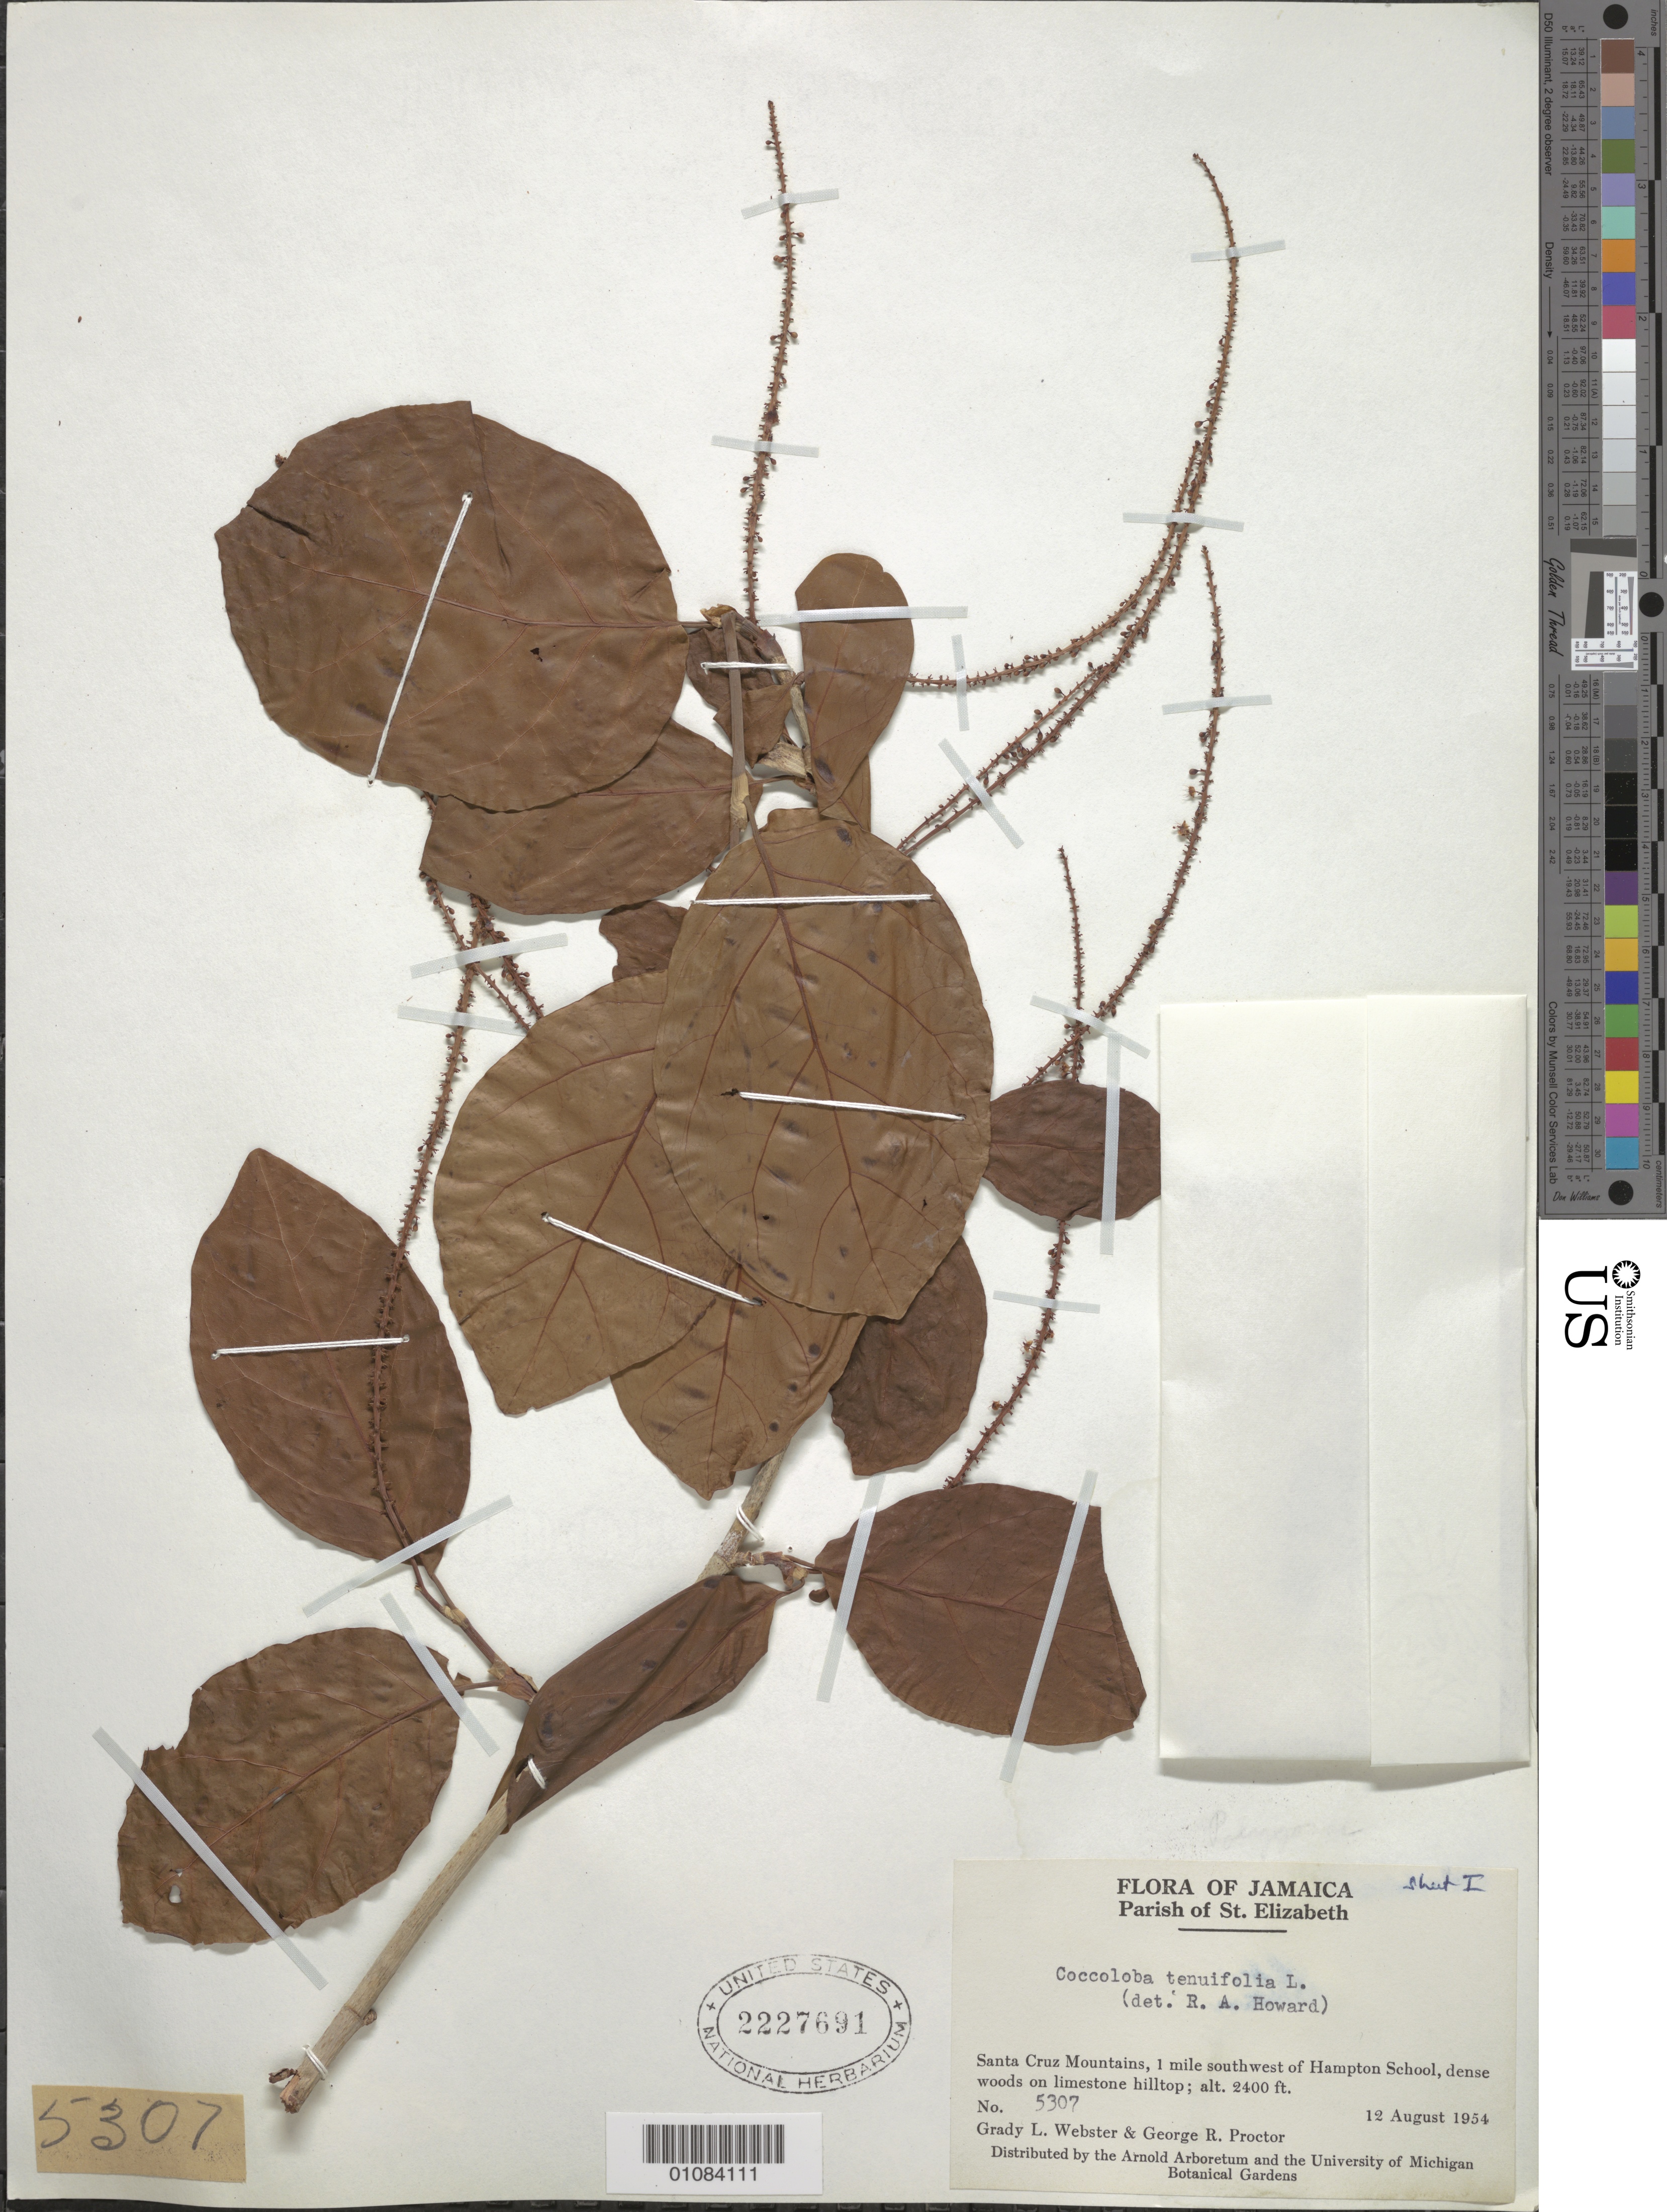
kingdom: Plantae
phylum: Tracheophyta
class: Magnoliopsida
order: Caryophyllales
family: Polygonaceae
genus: Coccoloba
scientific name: Coccoloba tenuifolia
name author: L.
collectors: G. L. Webster & G. R. Proctor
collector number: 5307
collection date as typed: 12 Aug 1954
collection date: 1954-08-12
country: Jamaica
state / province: Saint Elizabeth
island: Jamaica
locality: Santa Cruz Mountains, 1 mile southwest of Hampton School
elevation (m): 732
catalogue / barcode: US 227691